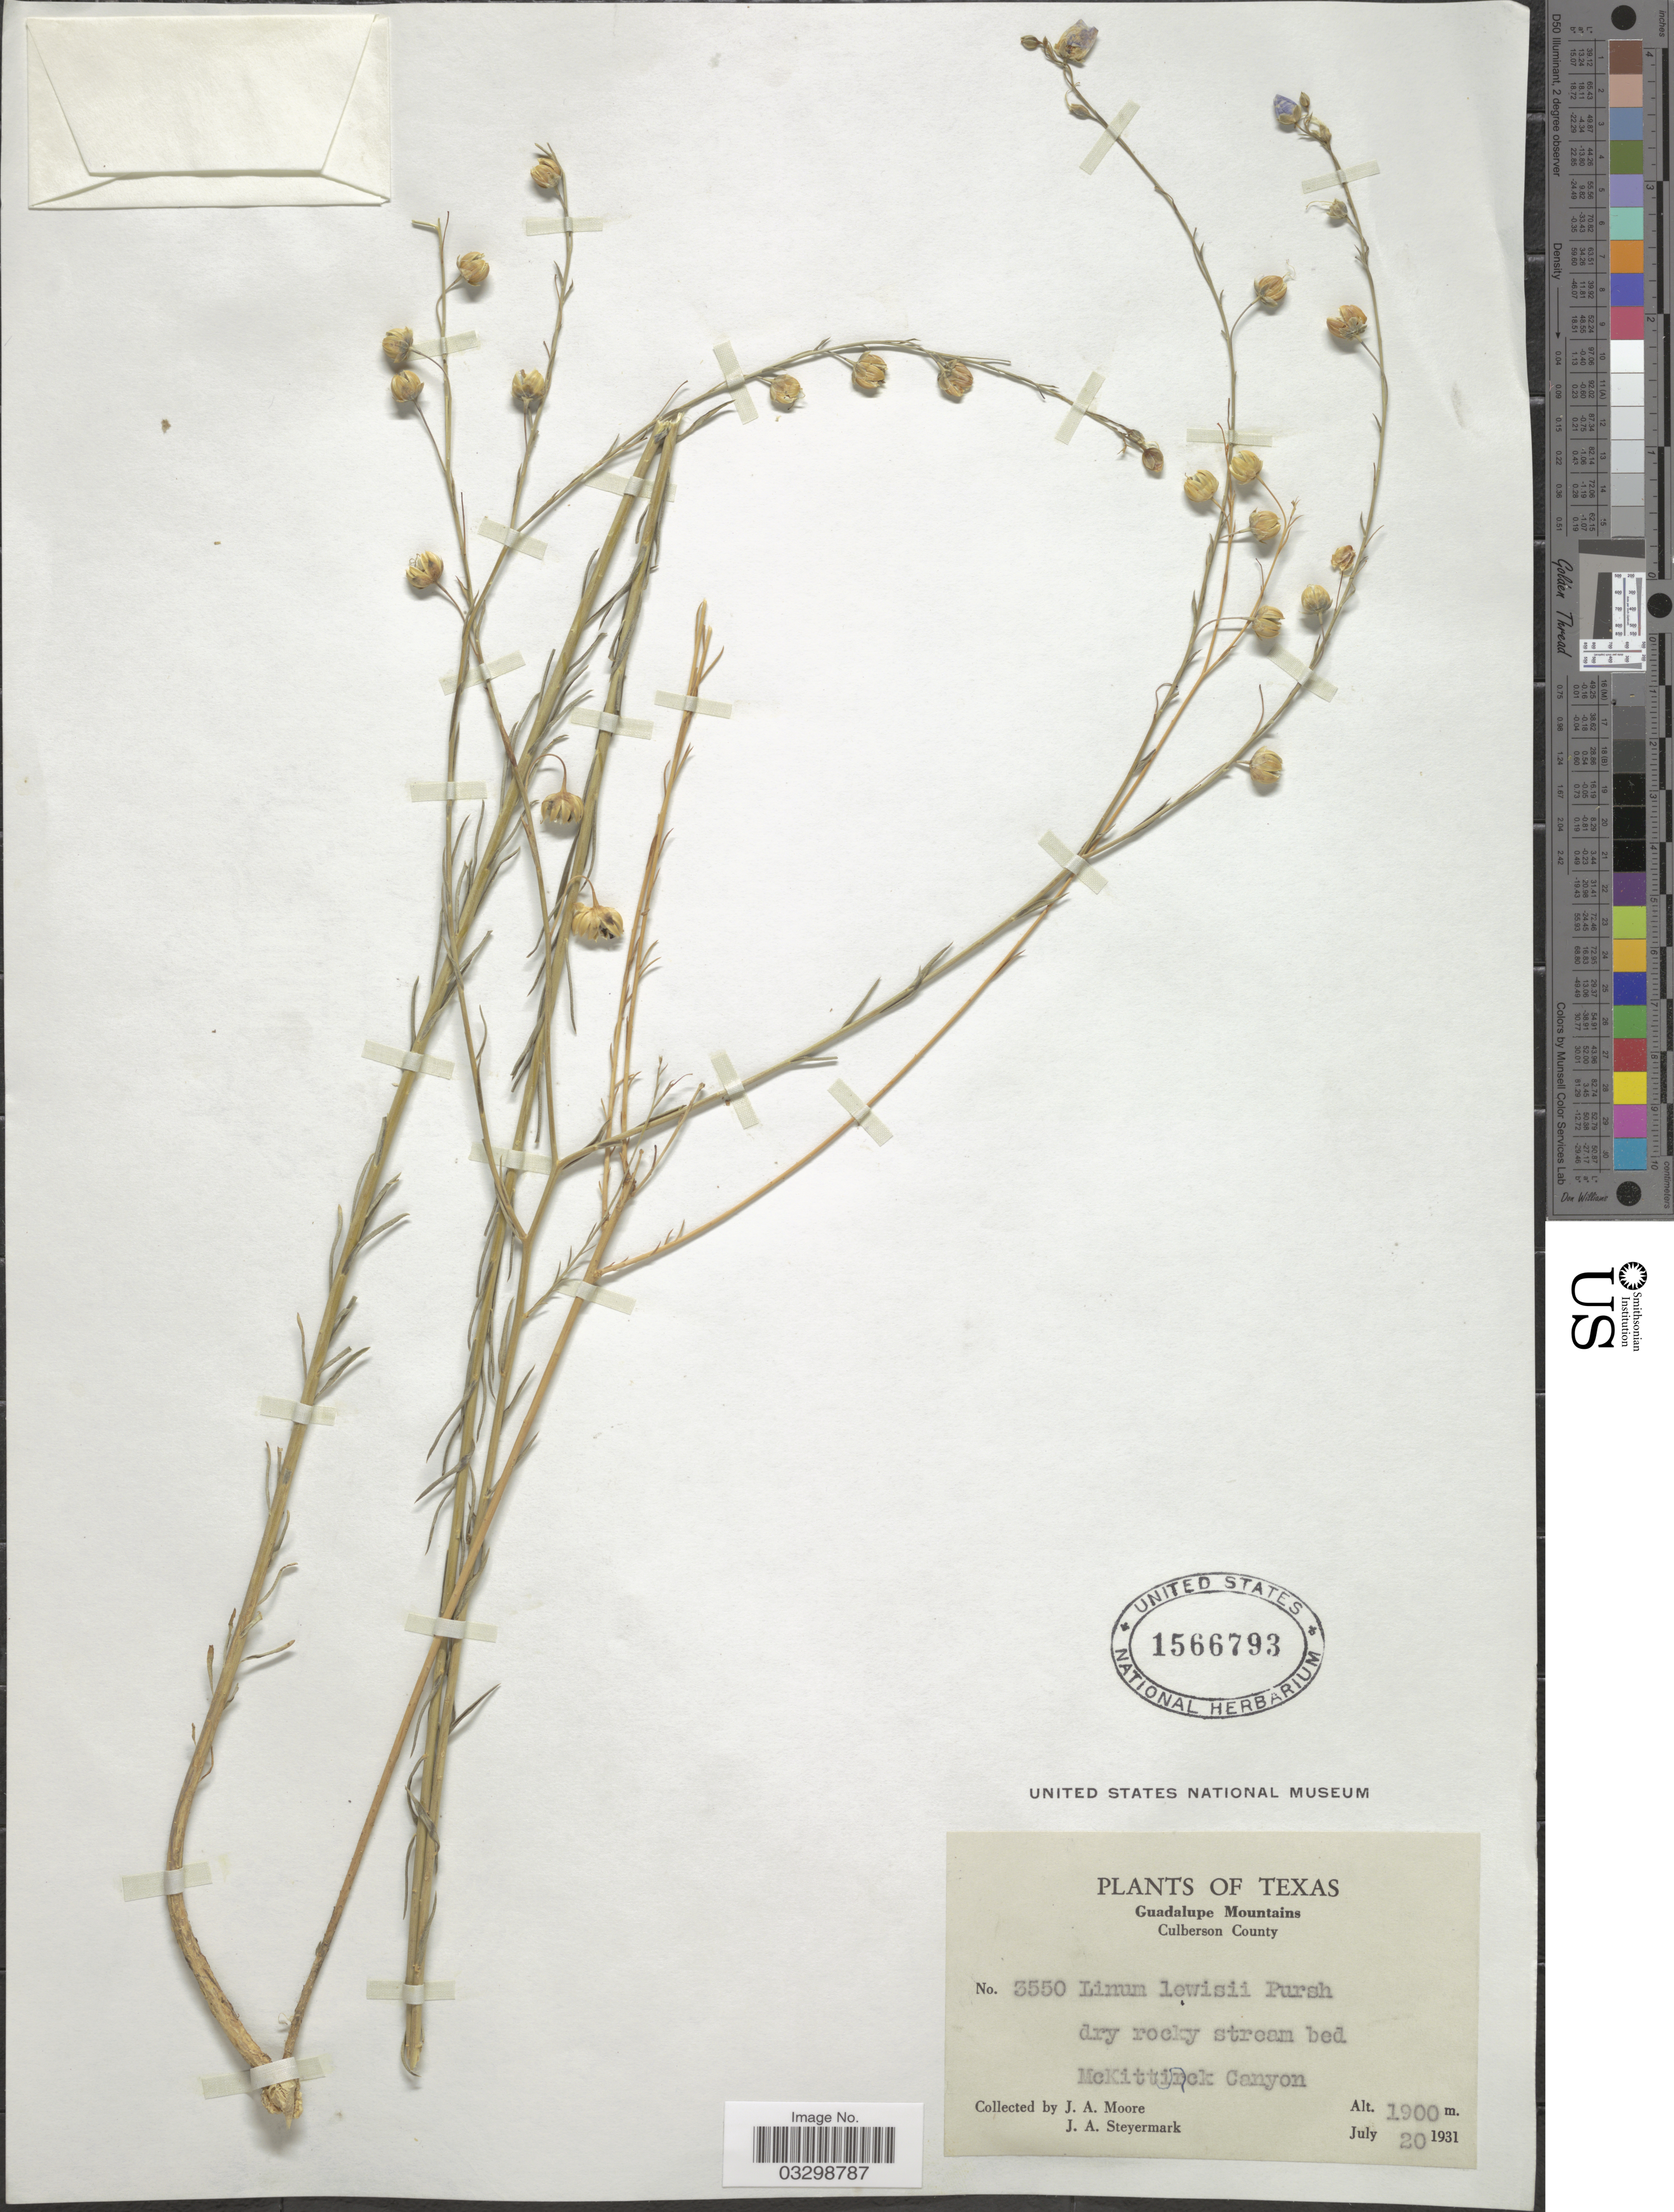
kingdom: Plantae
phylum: Tracheophyta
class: Magnoliopsida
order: Malpighiales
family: Linaceae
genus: Linum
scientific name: Linum lewisii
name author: Pursh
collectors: J. A. Moore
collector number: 3550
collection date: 1931-07-20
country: United States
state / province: Texas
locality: Guadalupe Mountains, Culberson County, McKittiack Canyon.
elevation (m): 1900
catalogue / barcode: US 1566793